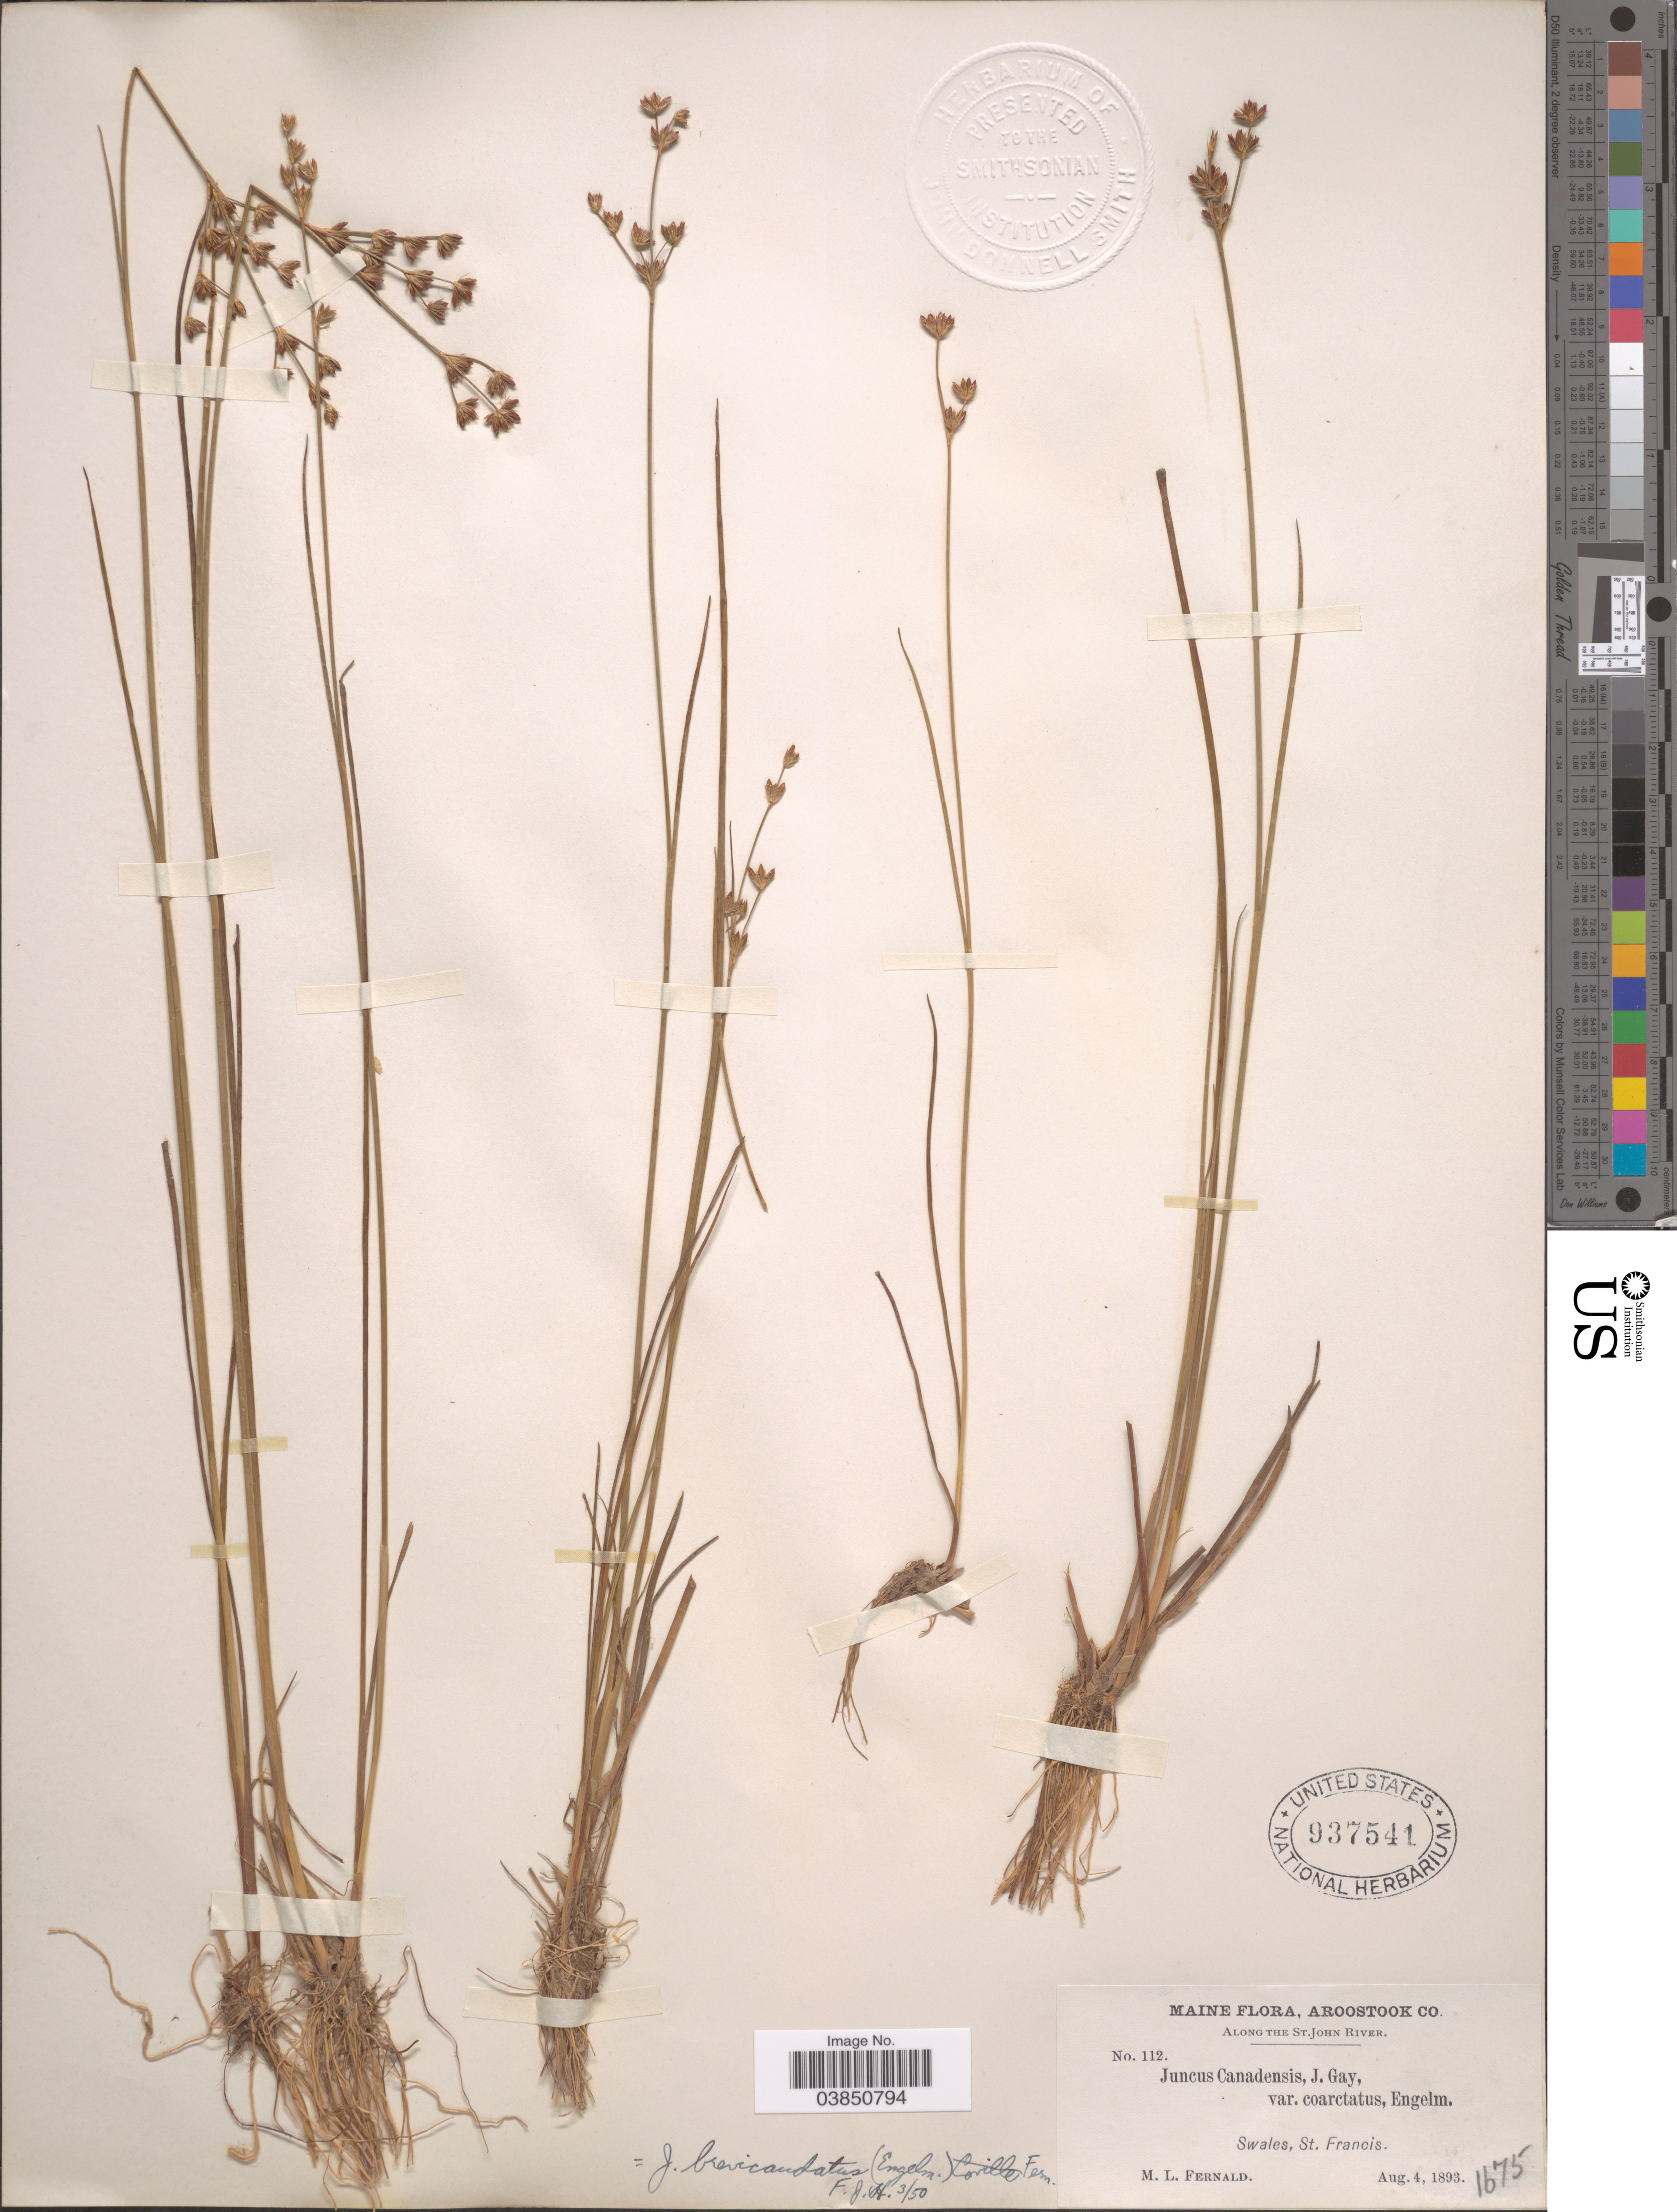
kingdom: Plantae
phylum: Tracheophyta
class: Liliopsida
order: Poales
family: Juncaceae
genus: Juncus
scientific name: Juncus brevicaudatus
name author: (Engelm.) Fernald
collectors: M. L. Fernald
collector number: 112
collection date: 1893-08-04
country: United States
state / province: Maine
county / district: Aroostook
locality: Along the St. John River. Swales, St. Francis.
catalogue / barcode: US 937541